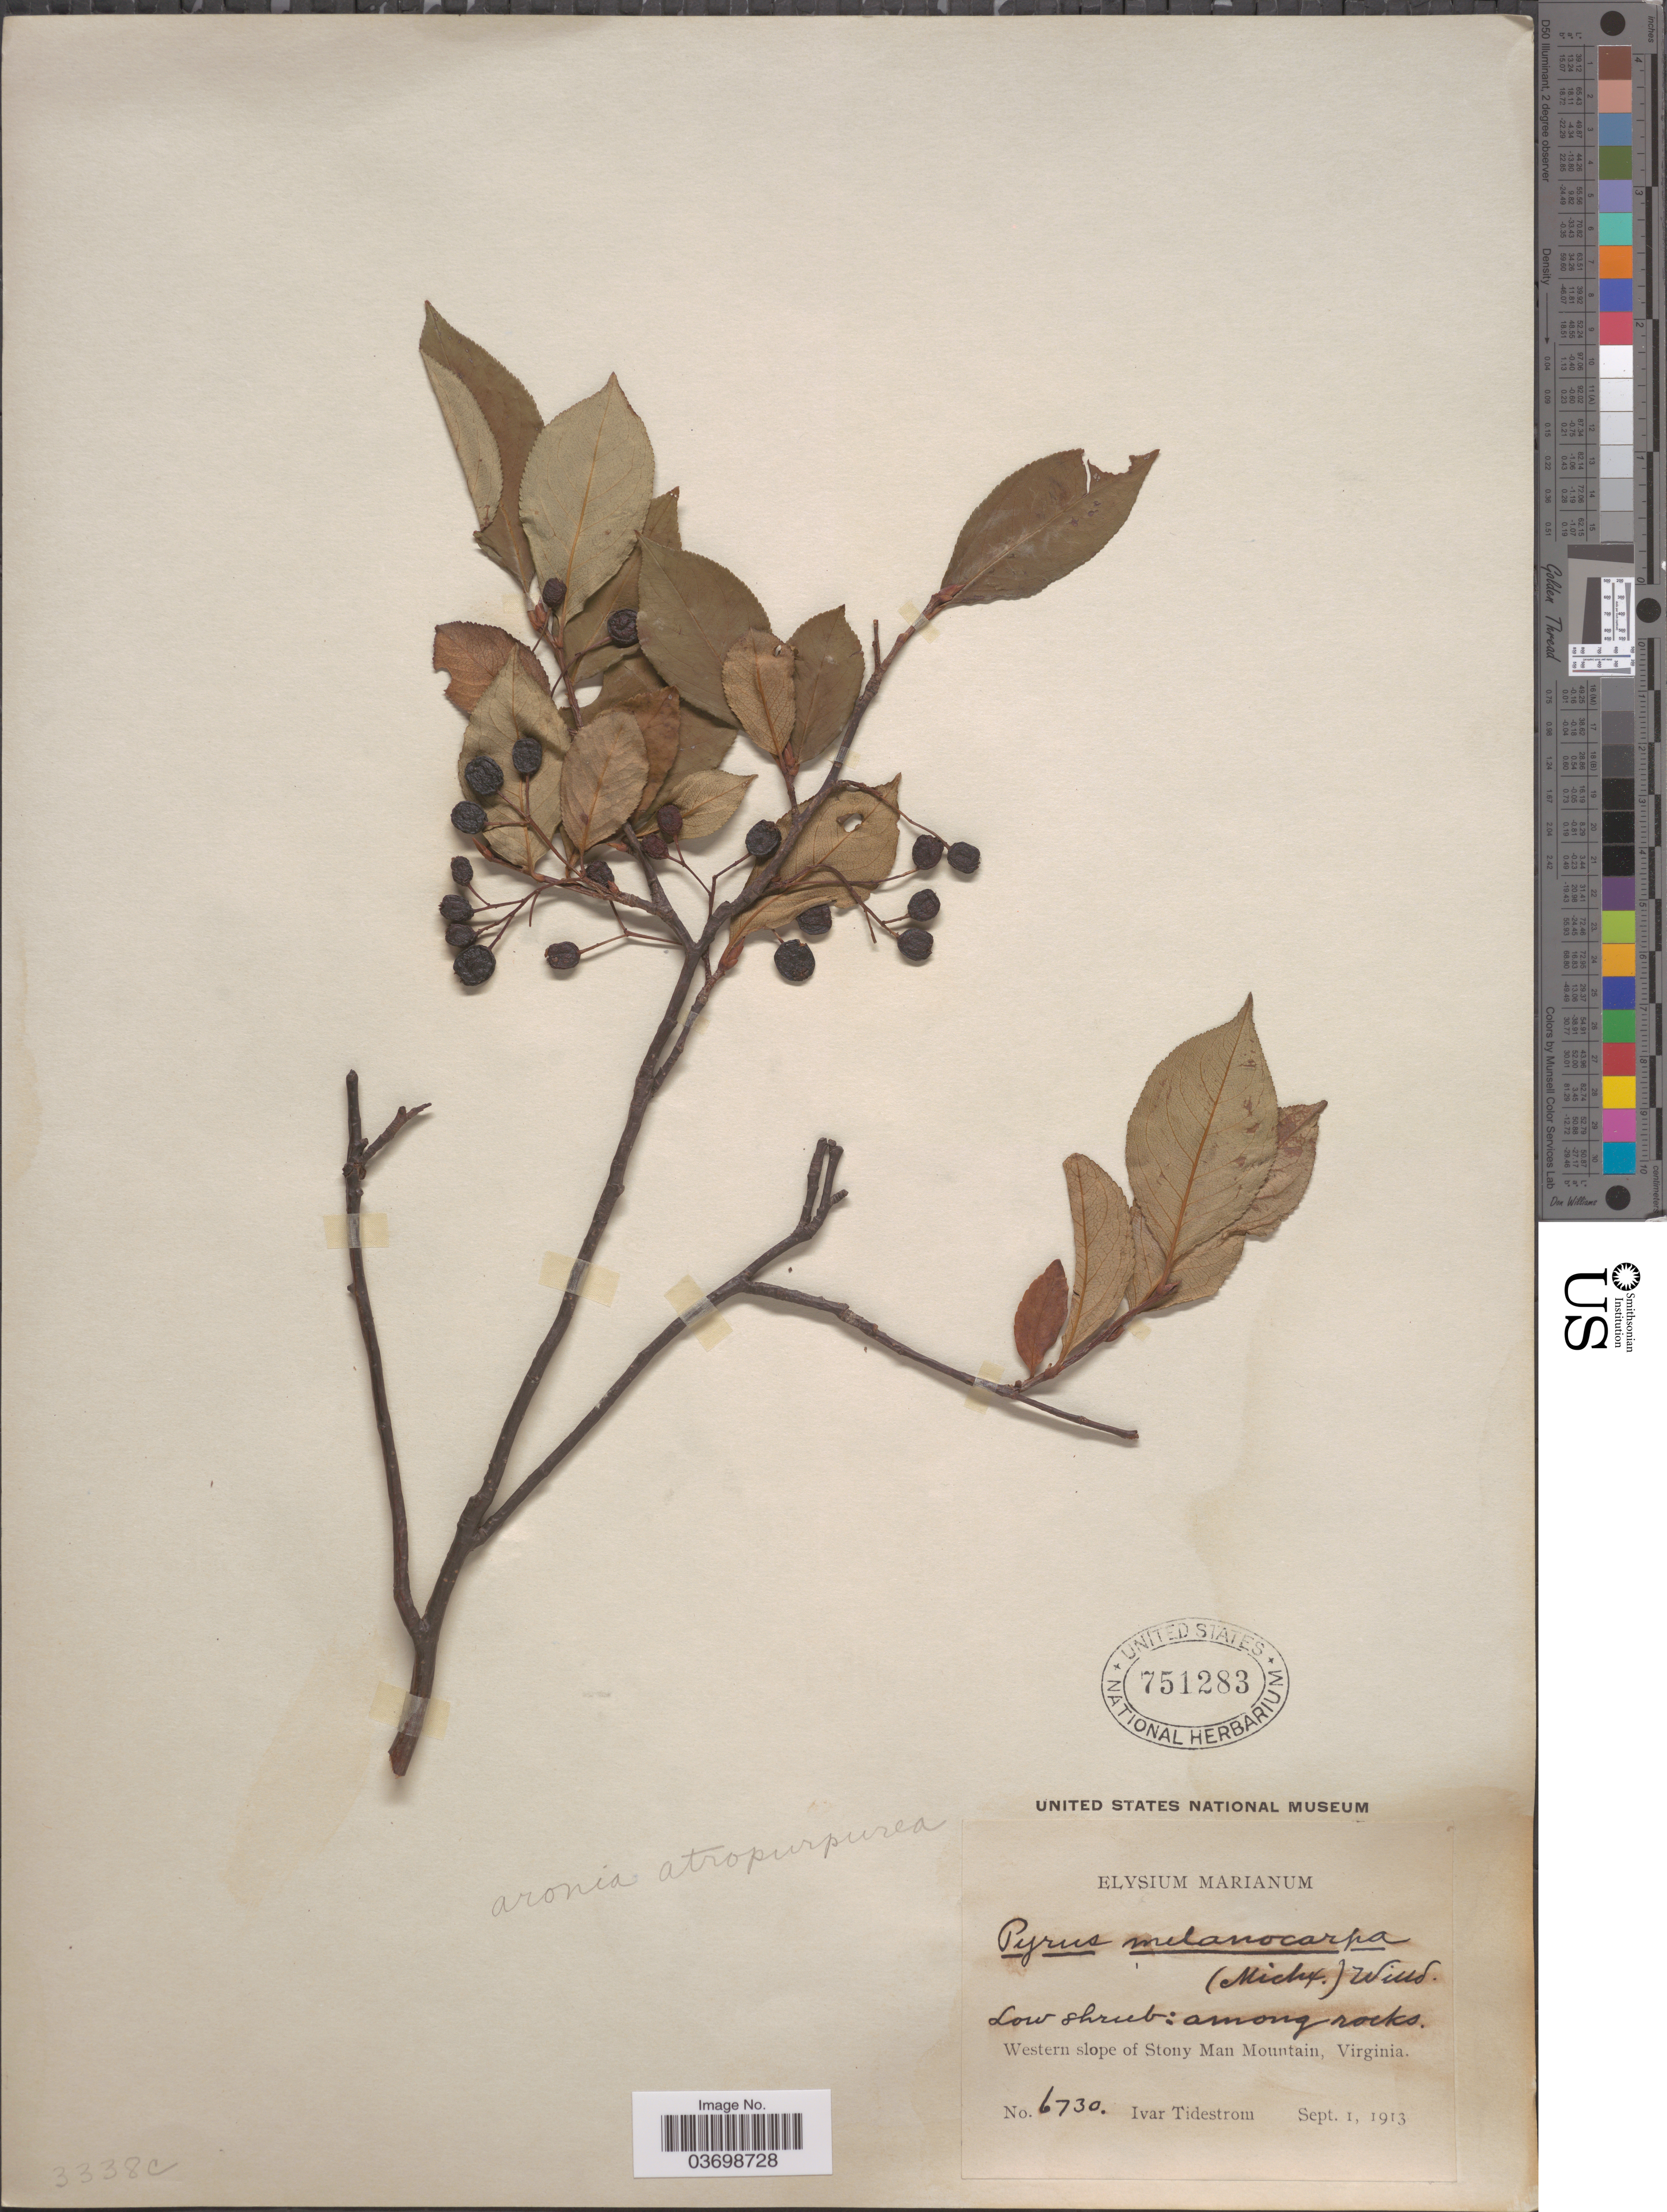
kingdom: Plantae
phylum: Tracheophyta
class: Magnoliopsida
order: Rosales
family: Rosaceae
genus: Aronia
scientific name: Aronia melanocarpa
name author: (Michx.) Elliott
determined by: Strong, M. T., (US), Smithsonian Institution - National Museum of Natural History (UNITED STATES)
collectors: I. F. Tidestrom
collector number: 6730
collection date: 1913-09-01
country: United States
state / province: Virginia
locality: Western slope of Stony Man Mountain.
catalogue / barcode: US 751283